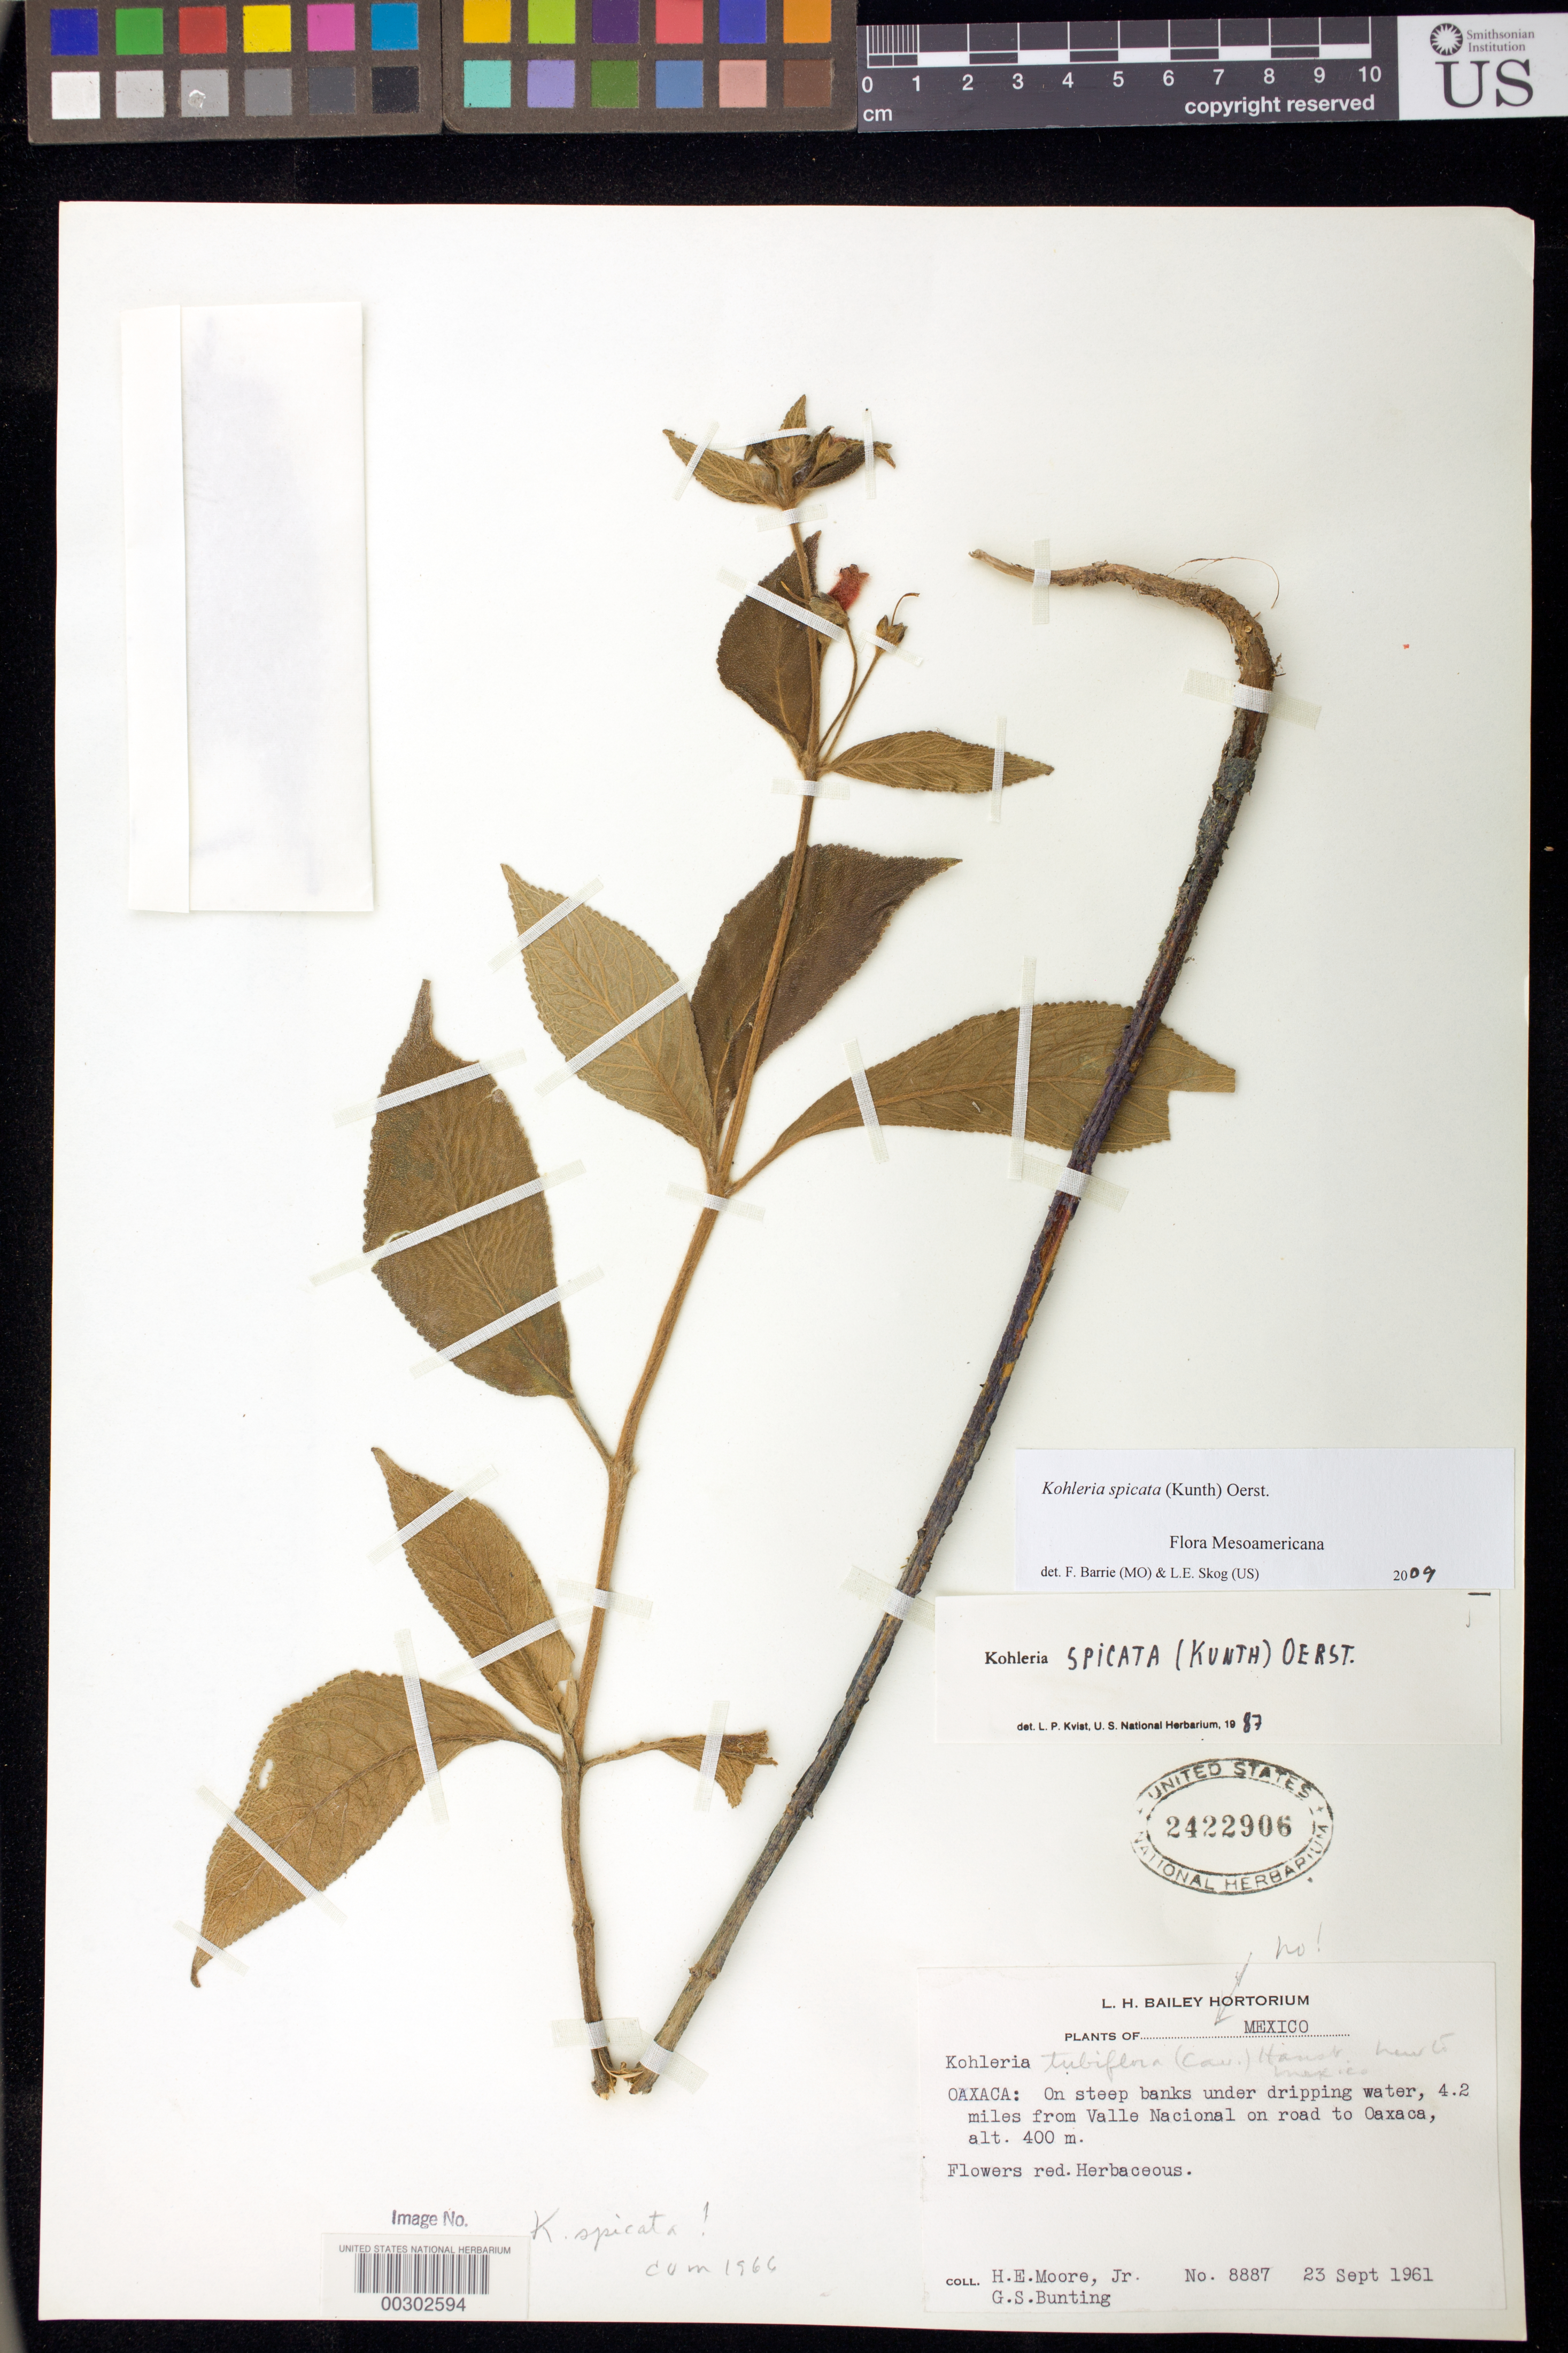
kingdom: Plantae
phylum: Tracheophyta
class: Magnoliopsida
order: Lamiales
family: Gesneriaceae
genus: Kohleria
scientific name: Kohleria spicata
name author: (Kunth) Oerst.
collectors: H. E. Moore & G. S. Bunting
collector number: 8887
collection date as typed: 23 Sep 1961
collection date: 1961-09-23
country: Mexico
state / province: Oaxaca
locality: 4.2 mi from Valle Nacional on road to Oaxaca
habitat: On steep banks under dripping water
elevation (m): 400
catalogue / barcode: US 2422906